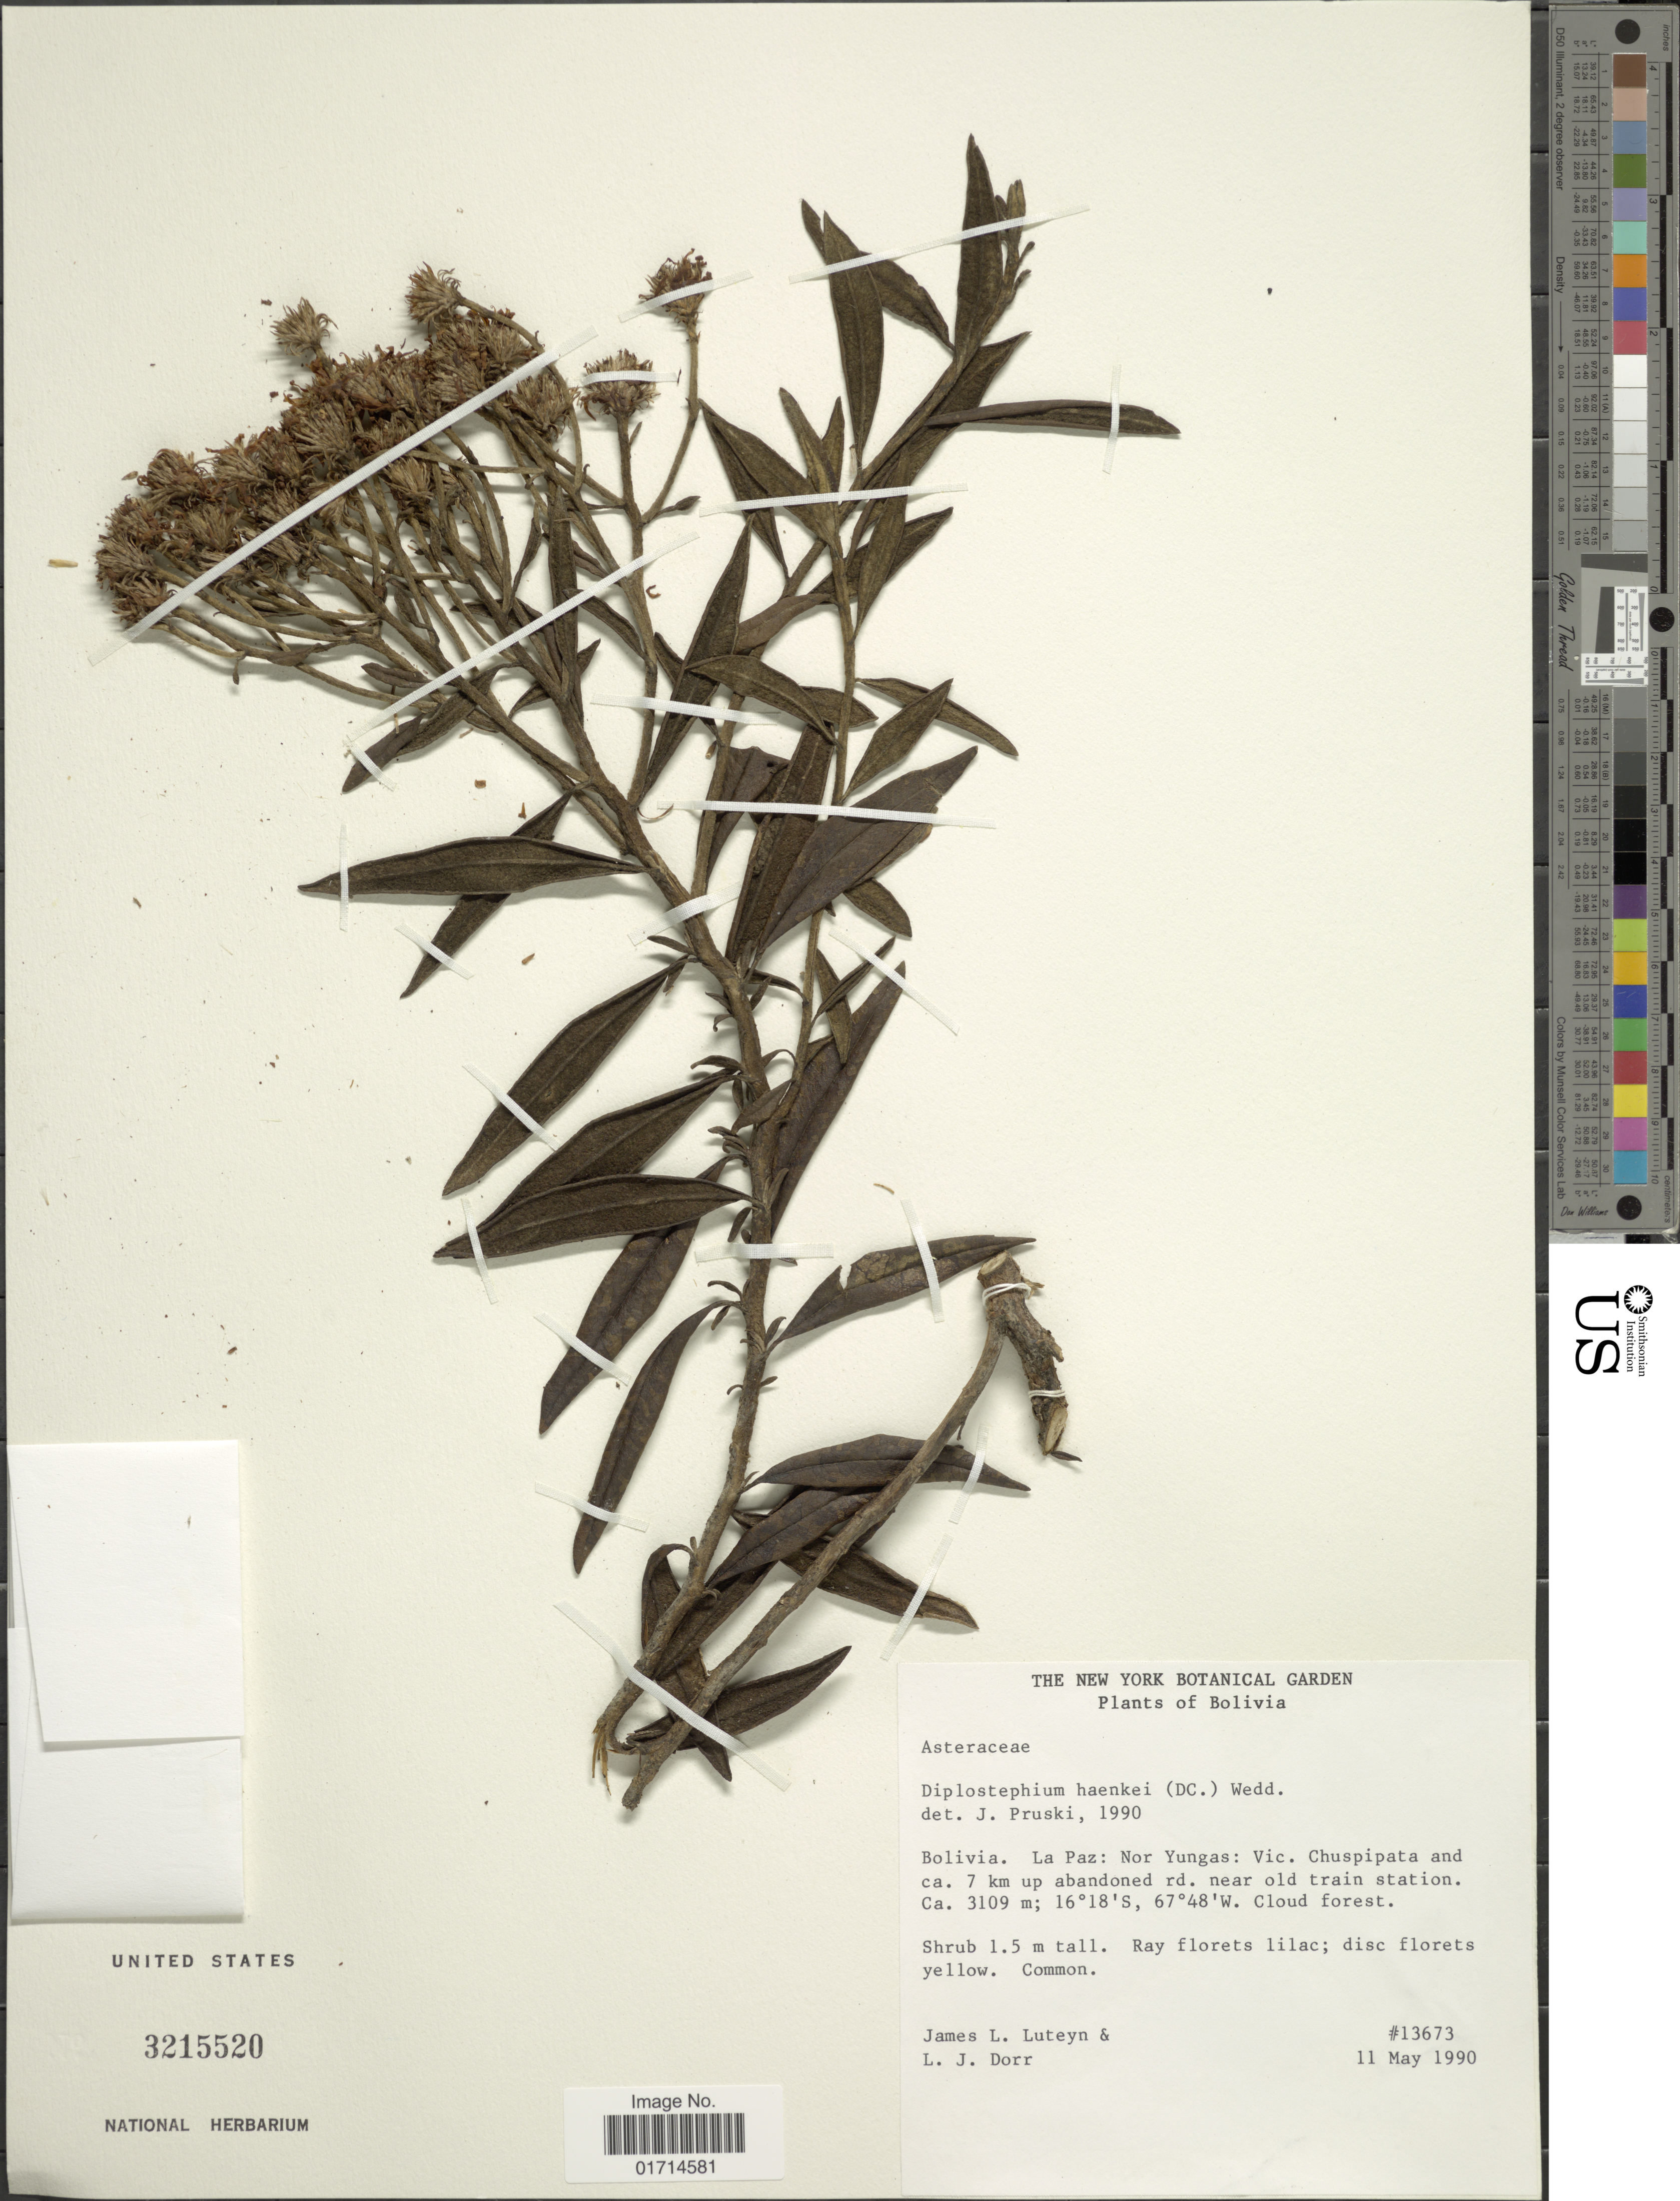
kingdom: Plantae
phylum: Tracheophyta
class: Magnoliopsida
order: Asterales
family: Asteraceae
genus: Diplostephium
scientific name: Diplostephium haenkei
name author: (DC.) Wedd.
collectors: J. L. Luteyn & L. J. Dorr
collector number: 13673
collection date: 1990-05-11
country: Bolivia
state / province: La Paz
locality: Nor Yungas: Vic. Chuspipata and ca. 7 km up abandoned rd. near old train station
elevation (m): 3109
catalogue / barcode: US 3215520